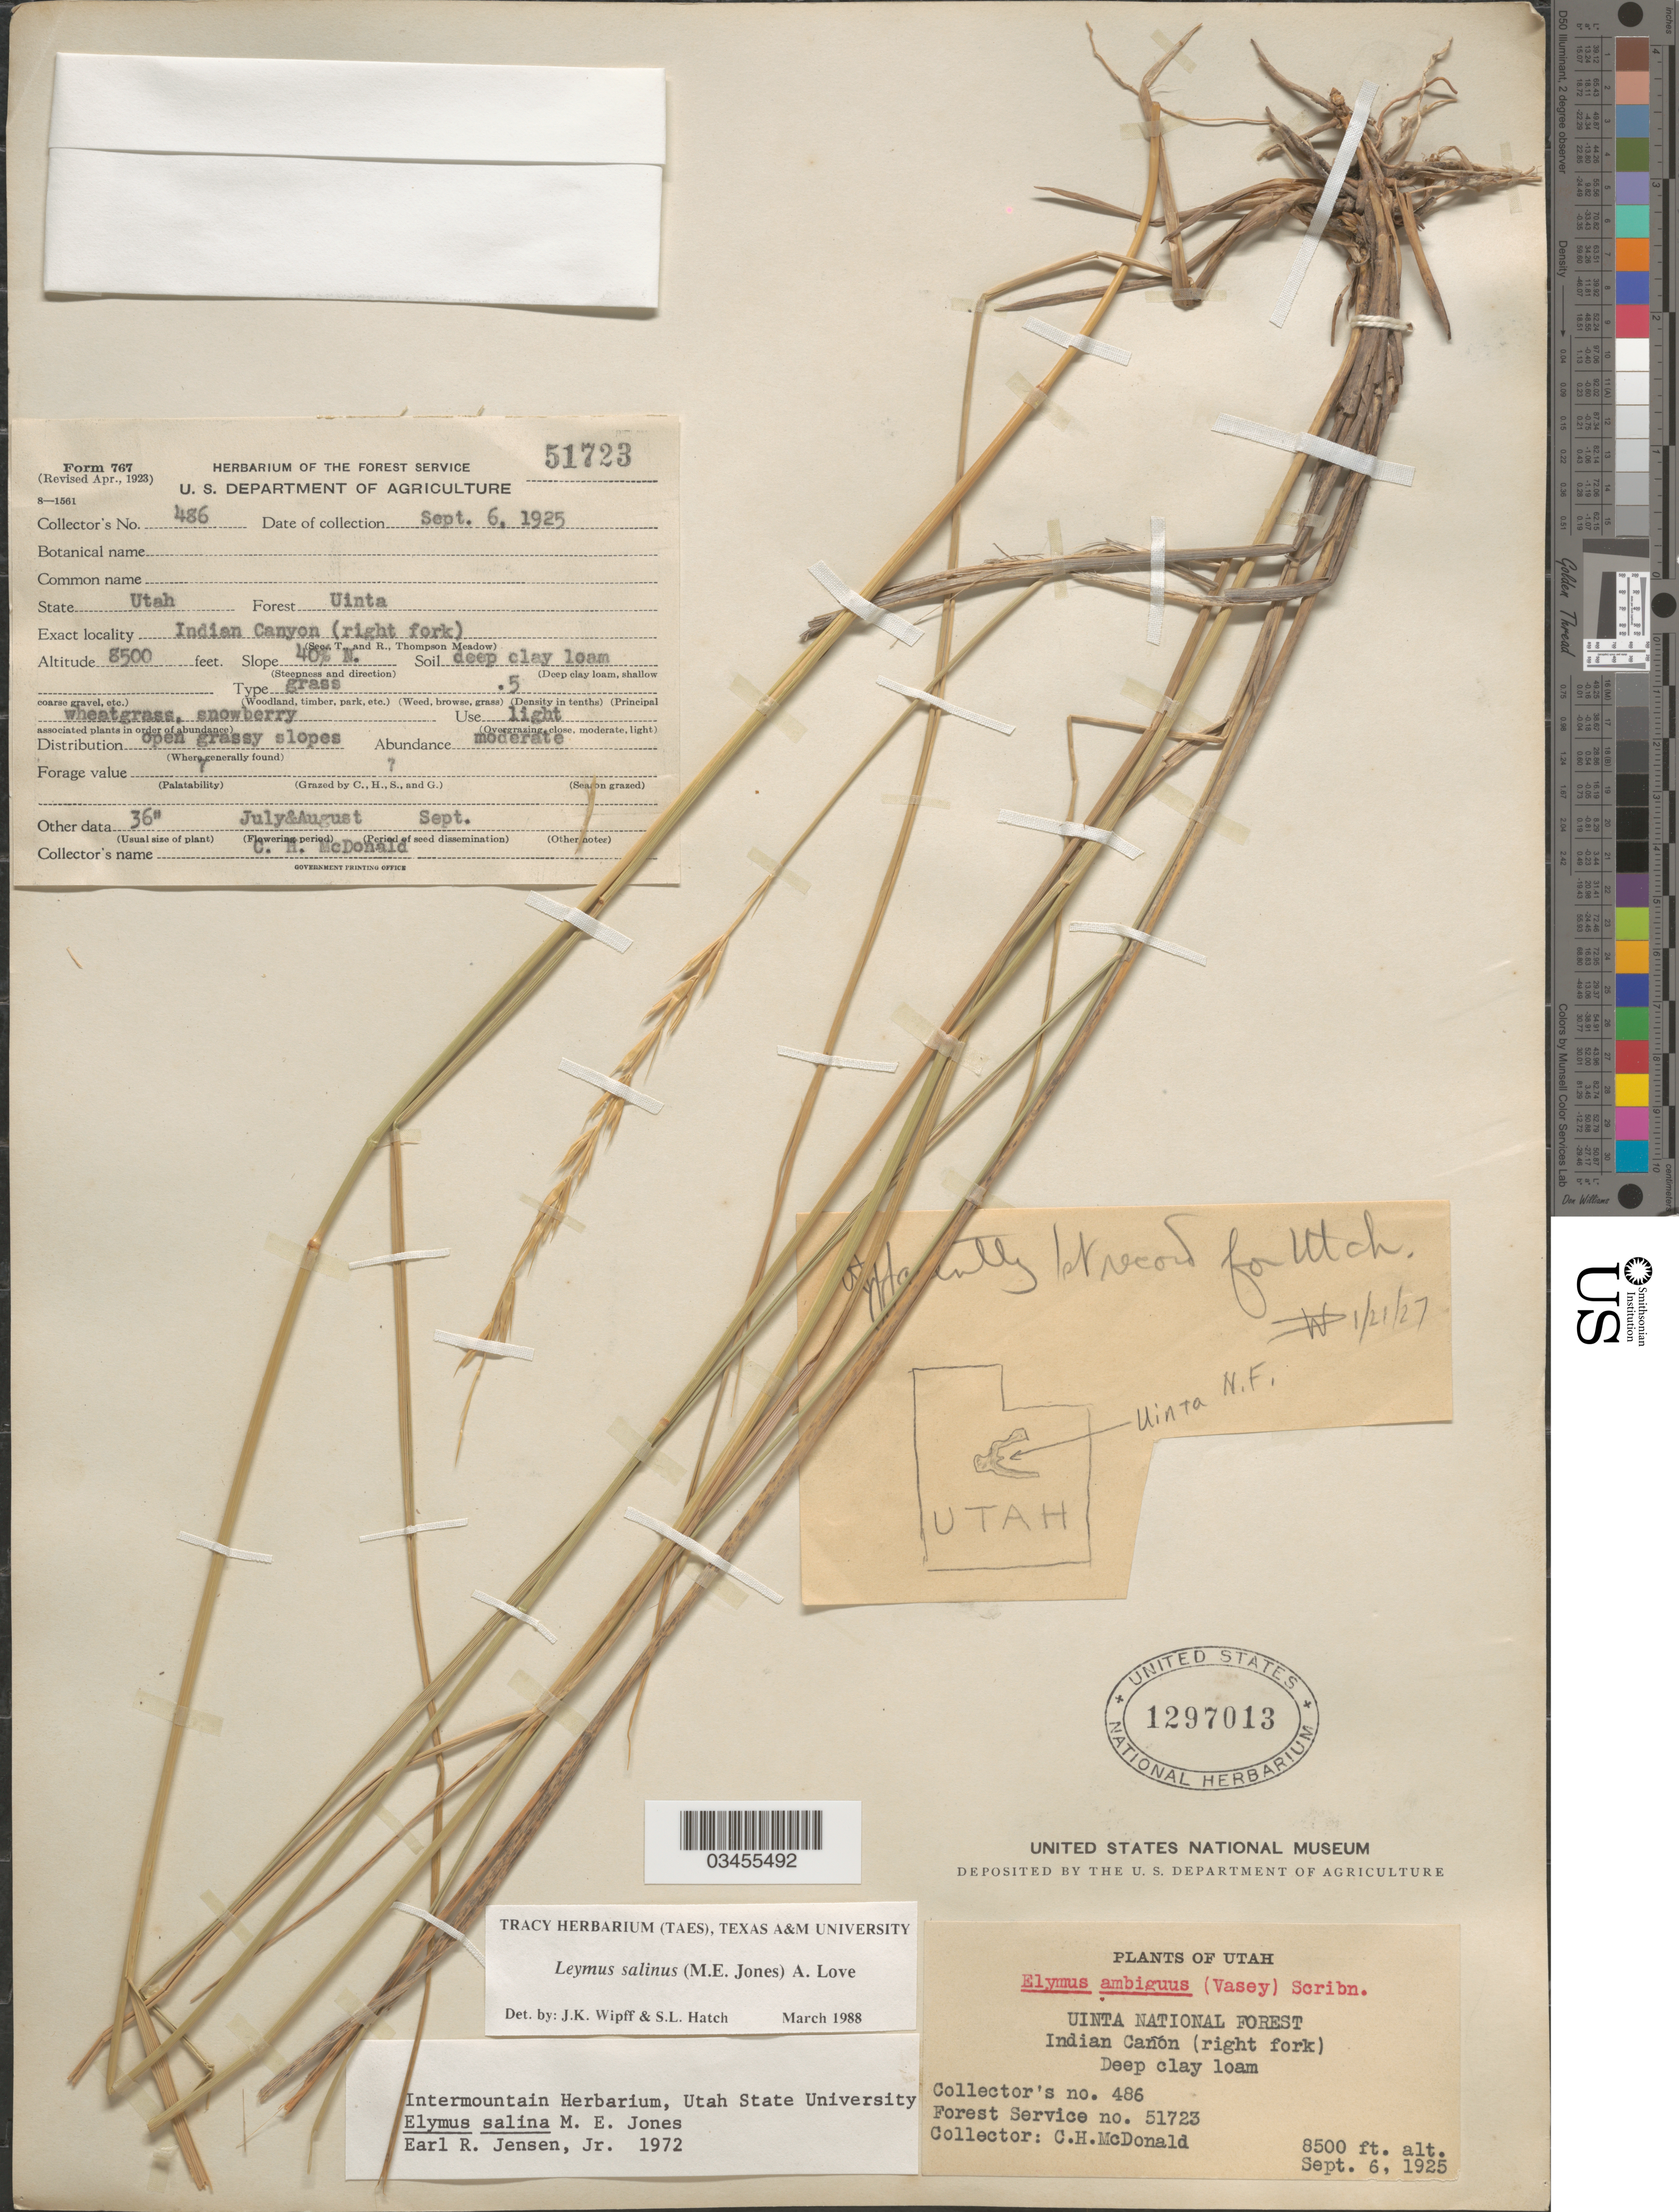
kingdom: Plantae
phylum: Tracheophyta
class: Liliopsida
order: Poales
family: Poaceae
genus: Leymus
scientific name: Leymus salina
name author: (M.E. Jones) Á. Löve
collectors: C. McDonald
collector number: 486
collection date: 1925-09-06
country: United States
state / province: Utah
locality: Uinta National Forest. Indian Cañon (right fork).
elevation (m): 2591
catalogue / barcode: US 1297013